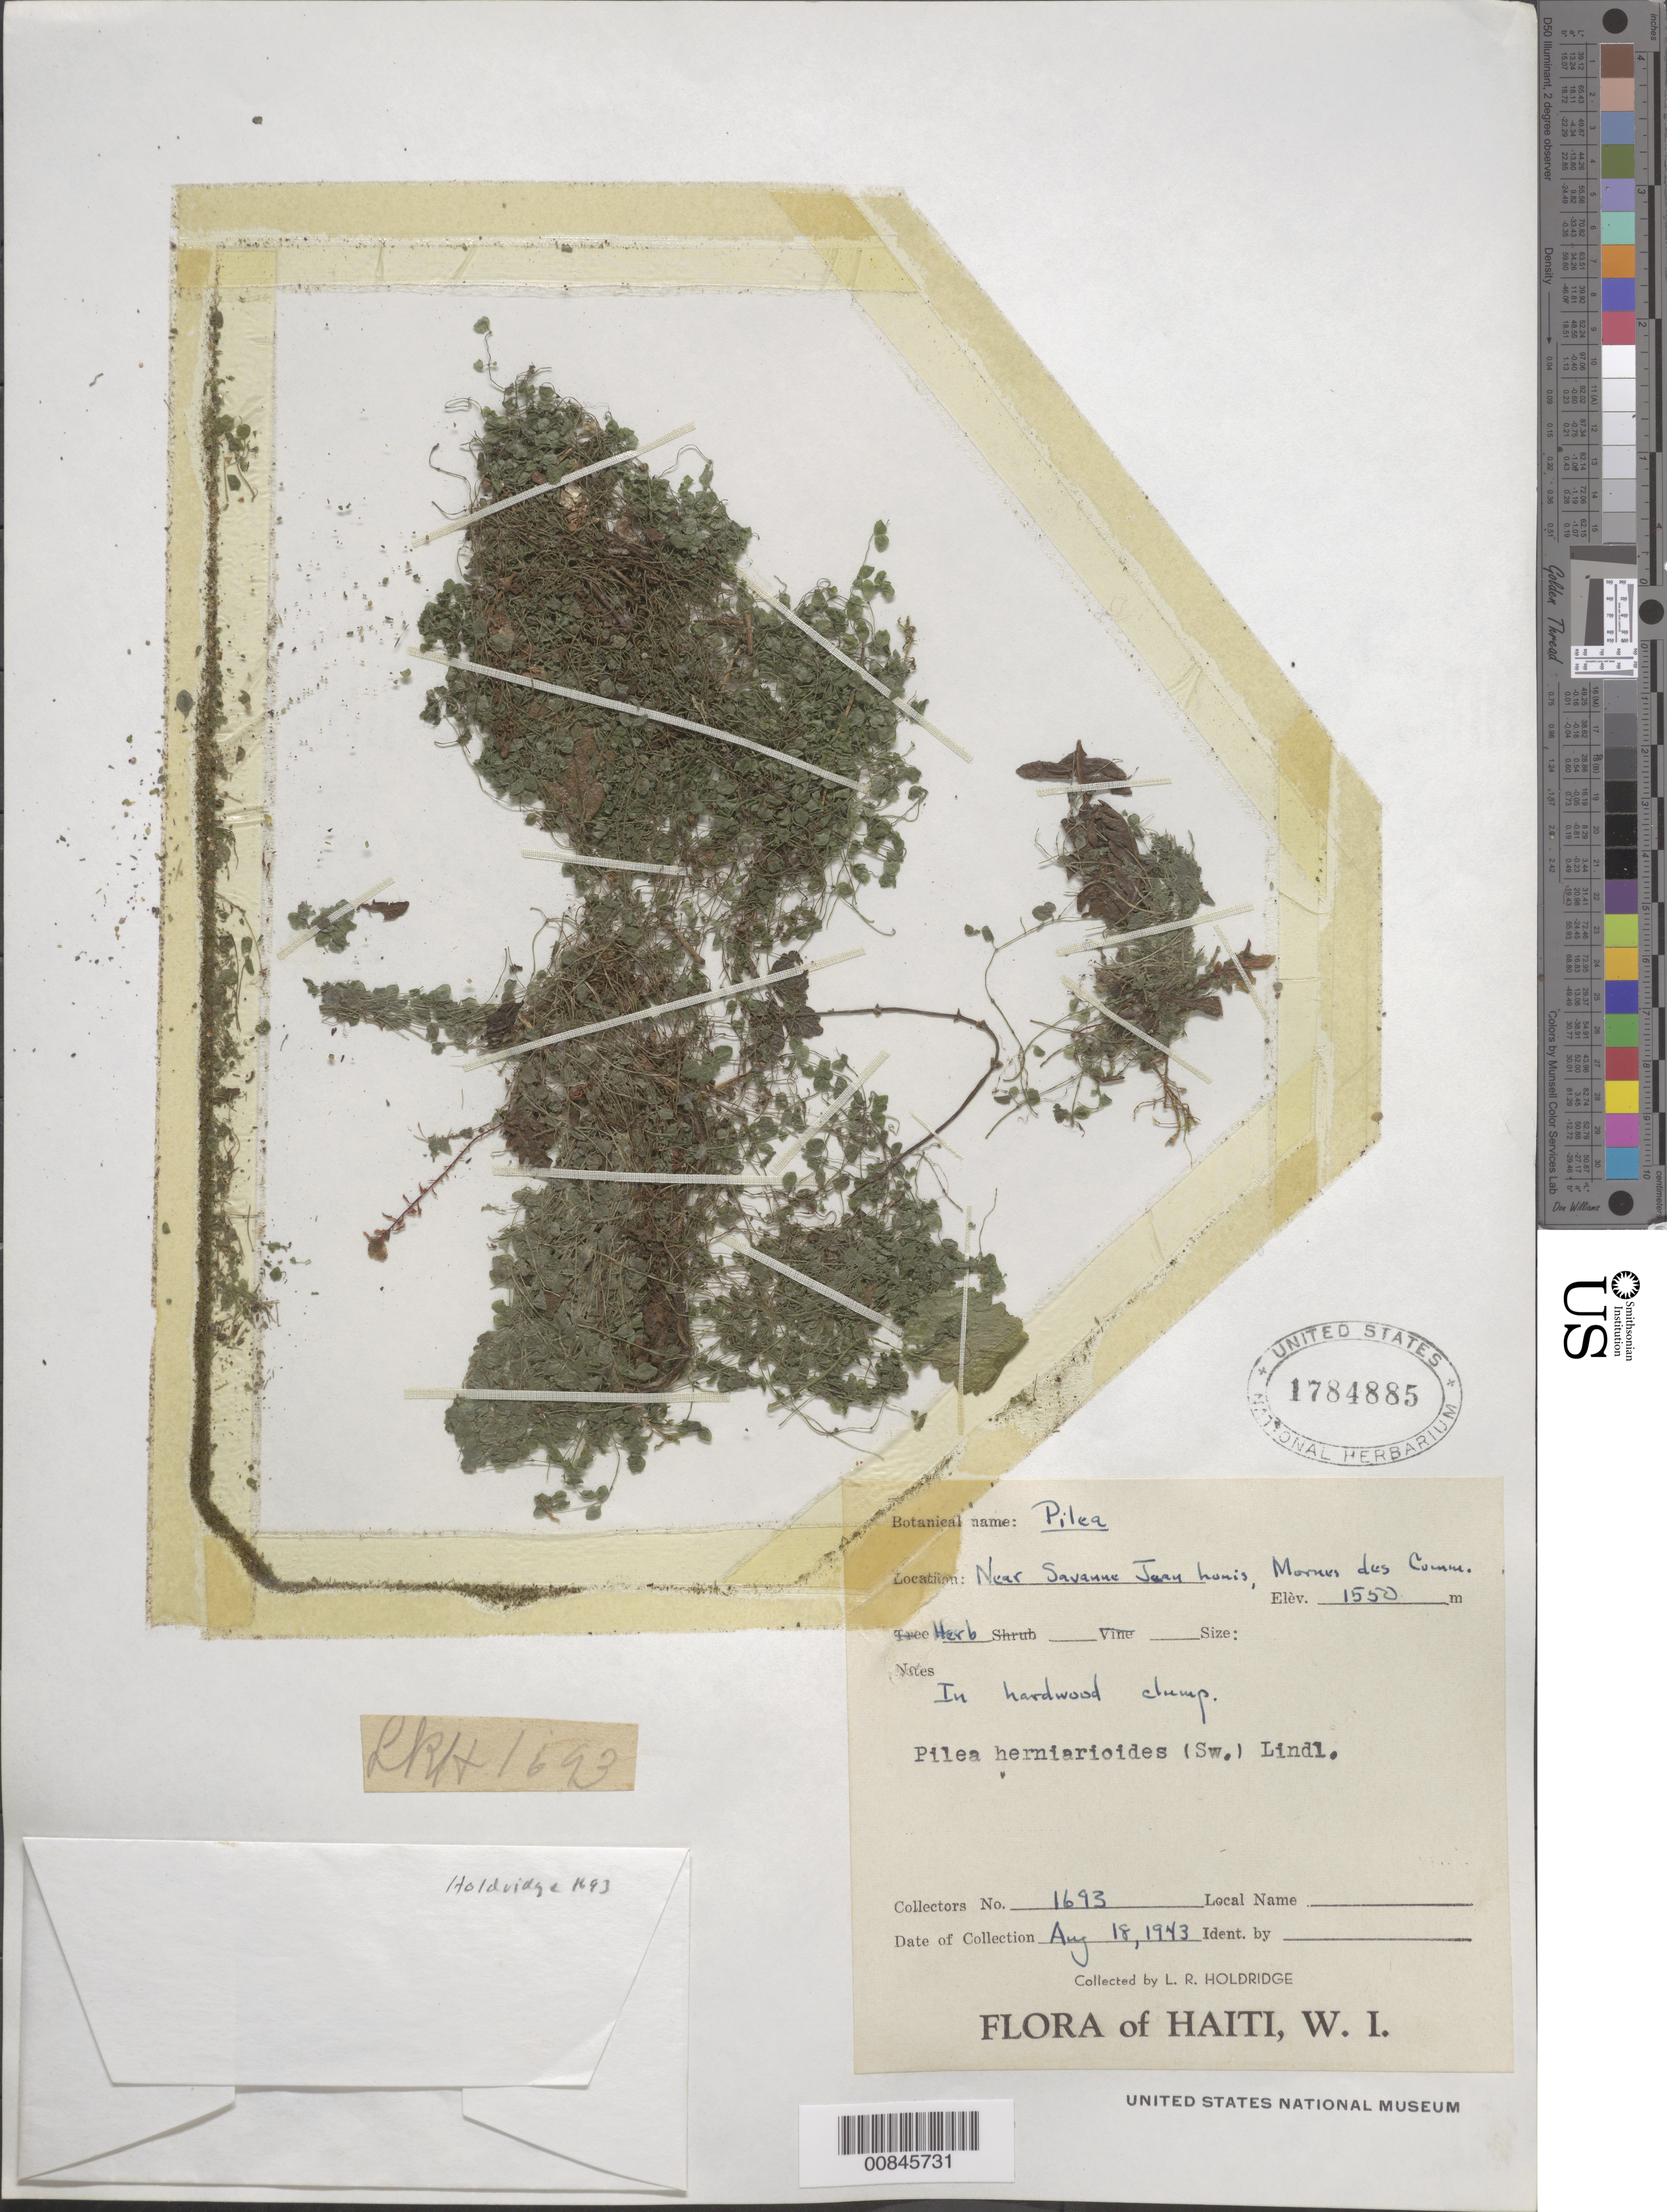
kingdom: Plantae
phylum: Tracheophyta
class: Magnoliopsida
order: Rosales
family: Urticaceae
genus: Pilea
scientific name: Pilea herniarioides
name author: (Sw.) Lindl.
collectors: L. Holdridge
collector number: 1693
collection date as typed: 18 Aug 1943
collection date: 1943-08-18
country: Haiti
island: Hispaniola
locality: Near Savanne Jean "Lunis", Mornes des Comm.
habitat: In hardwood clump.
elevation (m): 1550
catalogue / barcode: US 1784885